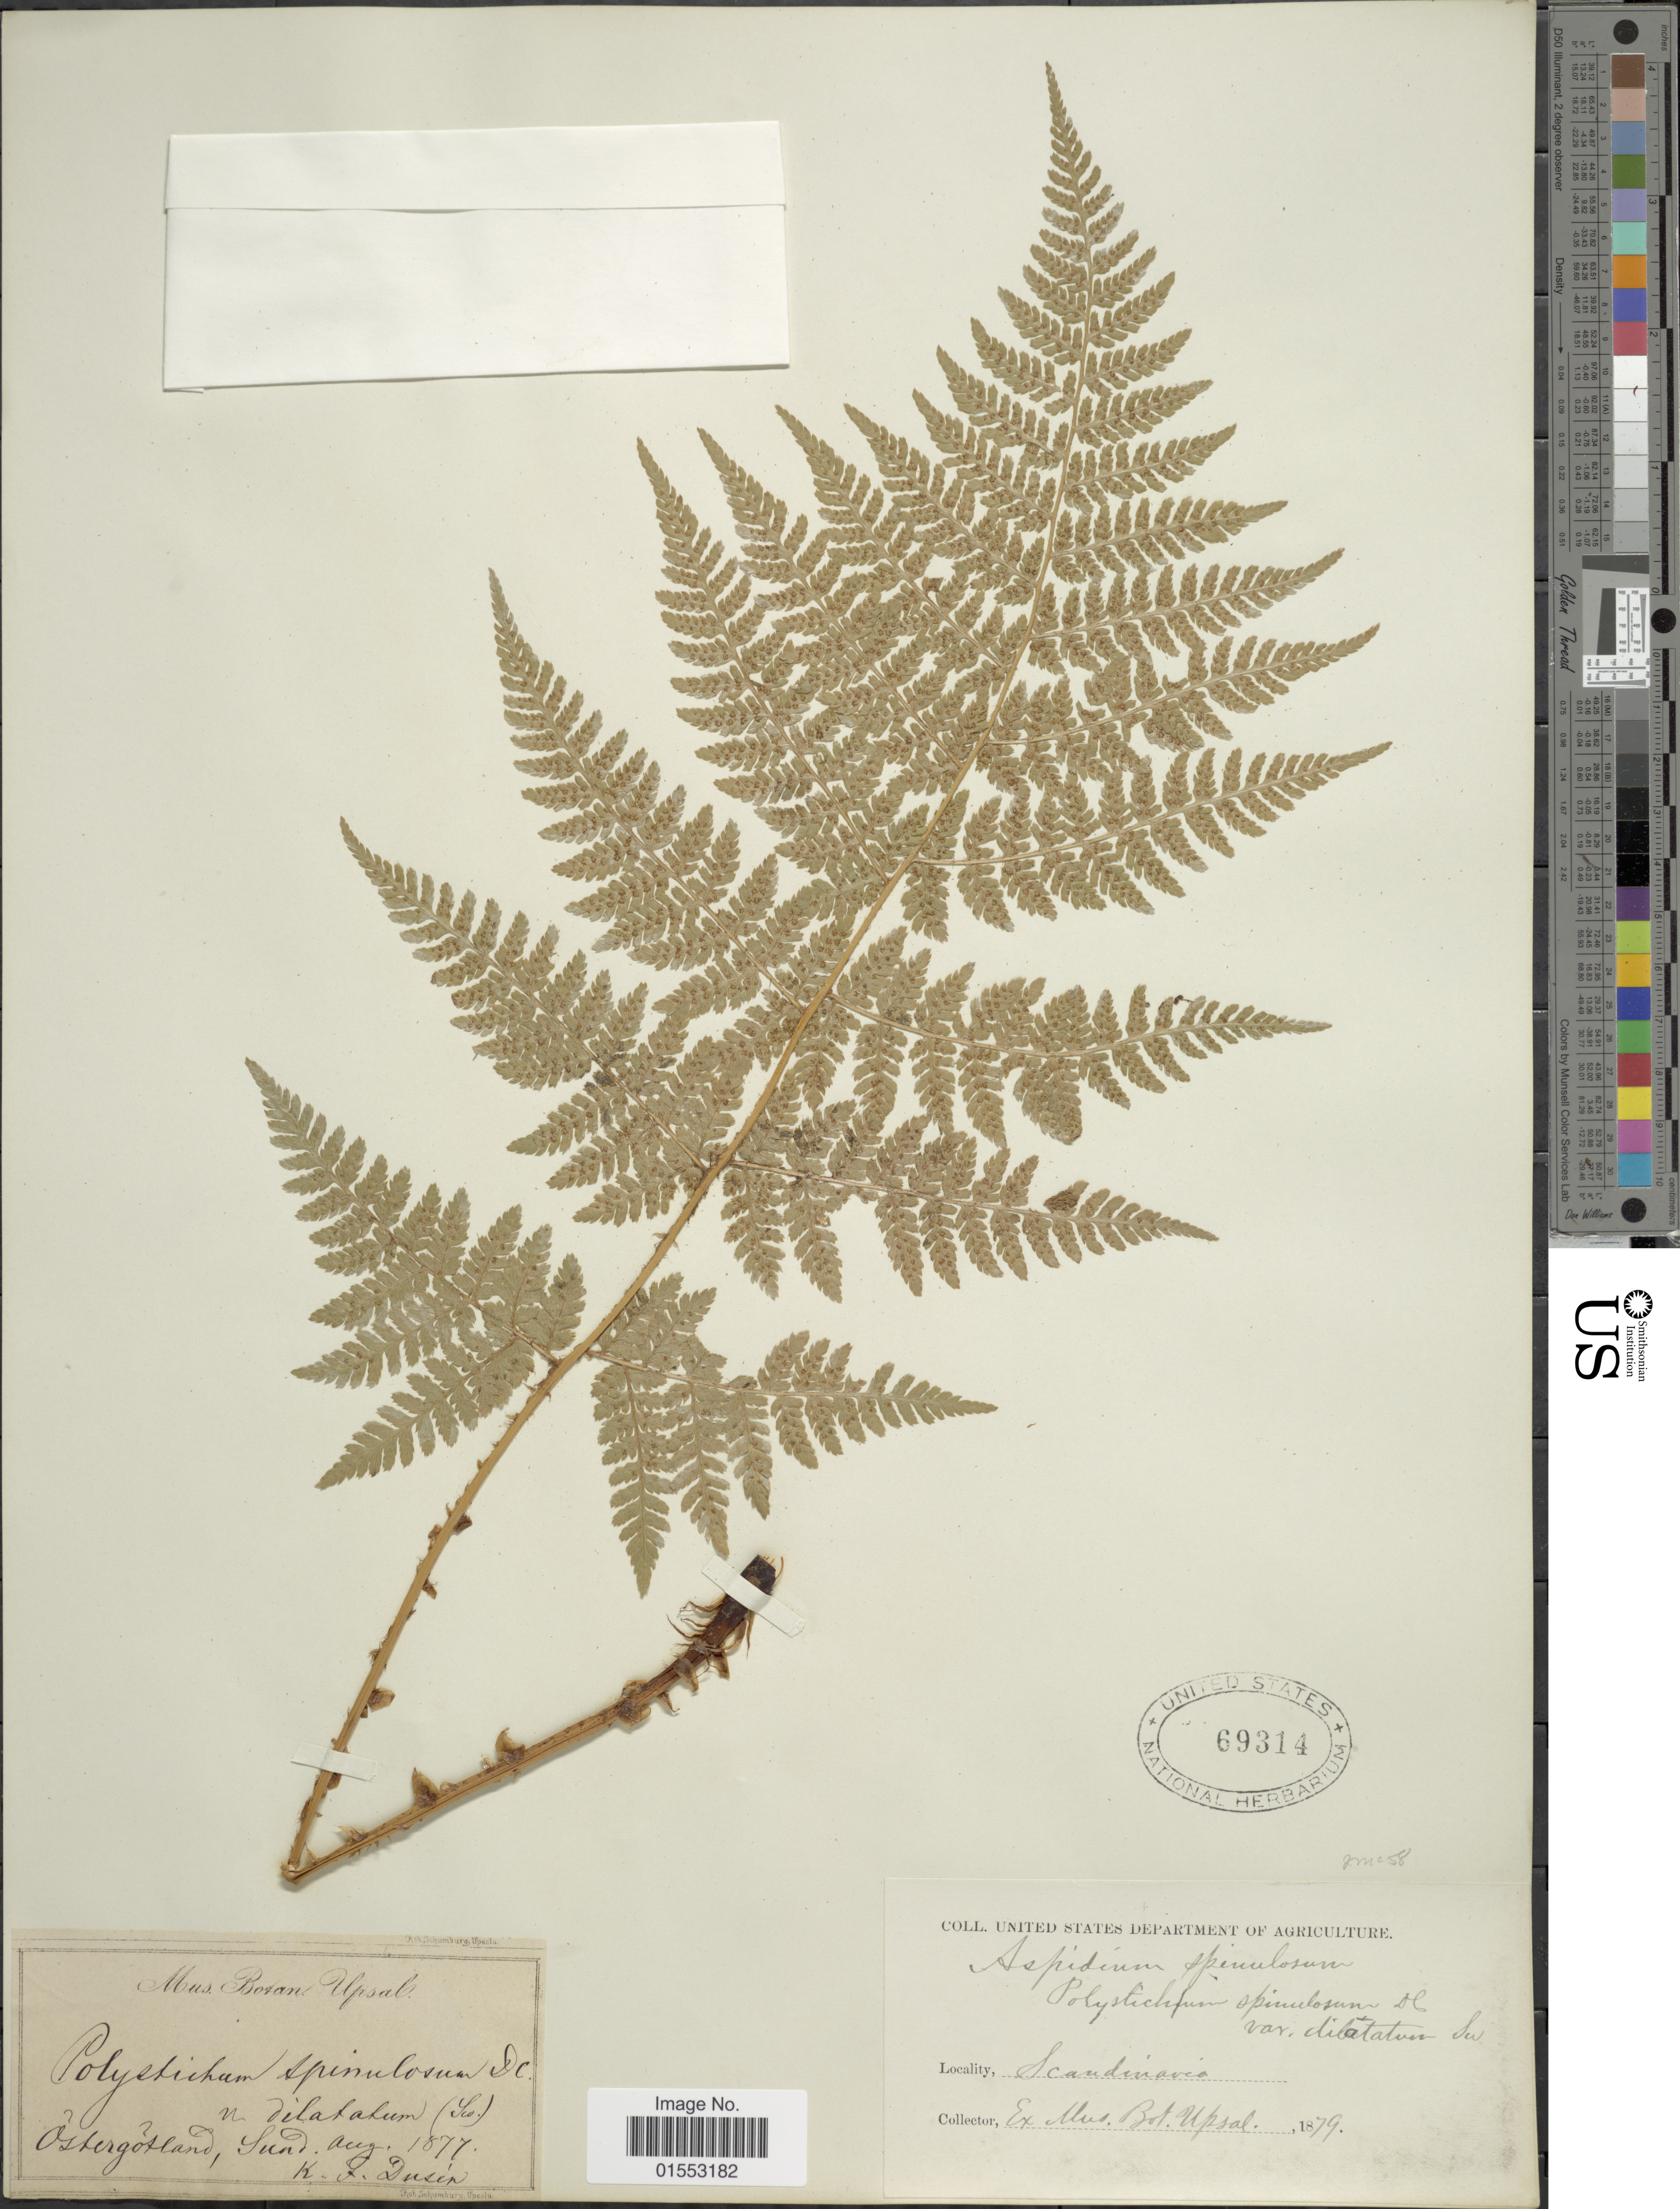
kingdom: Plantae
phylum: Tracheophyta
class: Polypodiopsida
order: Polypodiales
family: Dryopteridaceae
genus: Dryopteris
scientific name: Dryopteris dilatata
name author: (Hoffm.) A. Gray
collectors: K. Dusén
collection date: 1879-08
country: Sweden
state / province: Östergötland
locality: Sund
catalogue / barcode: US 69314